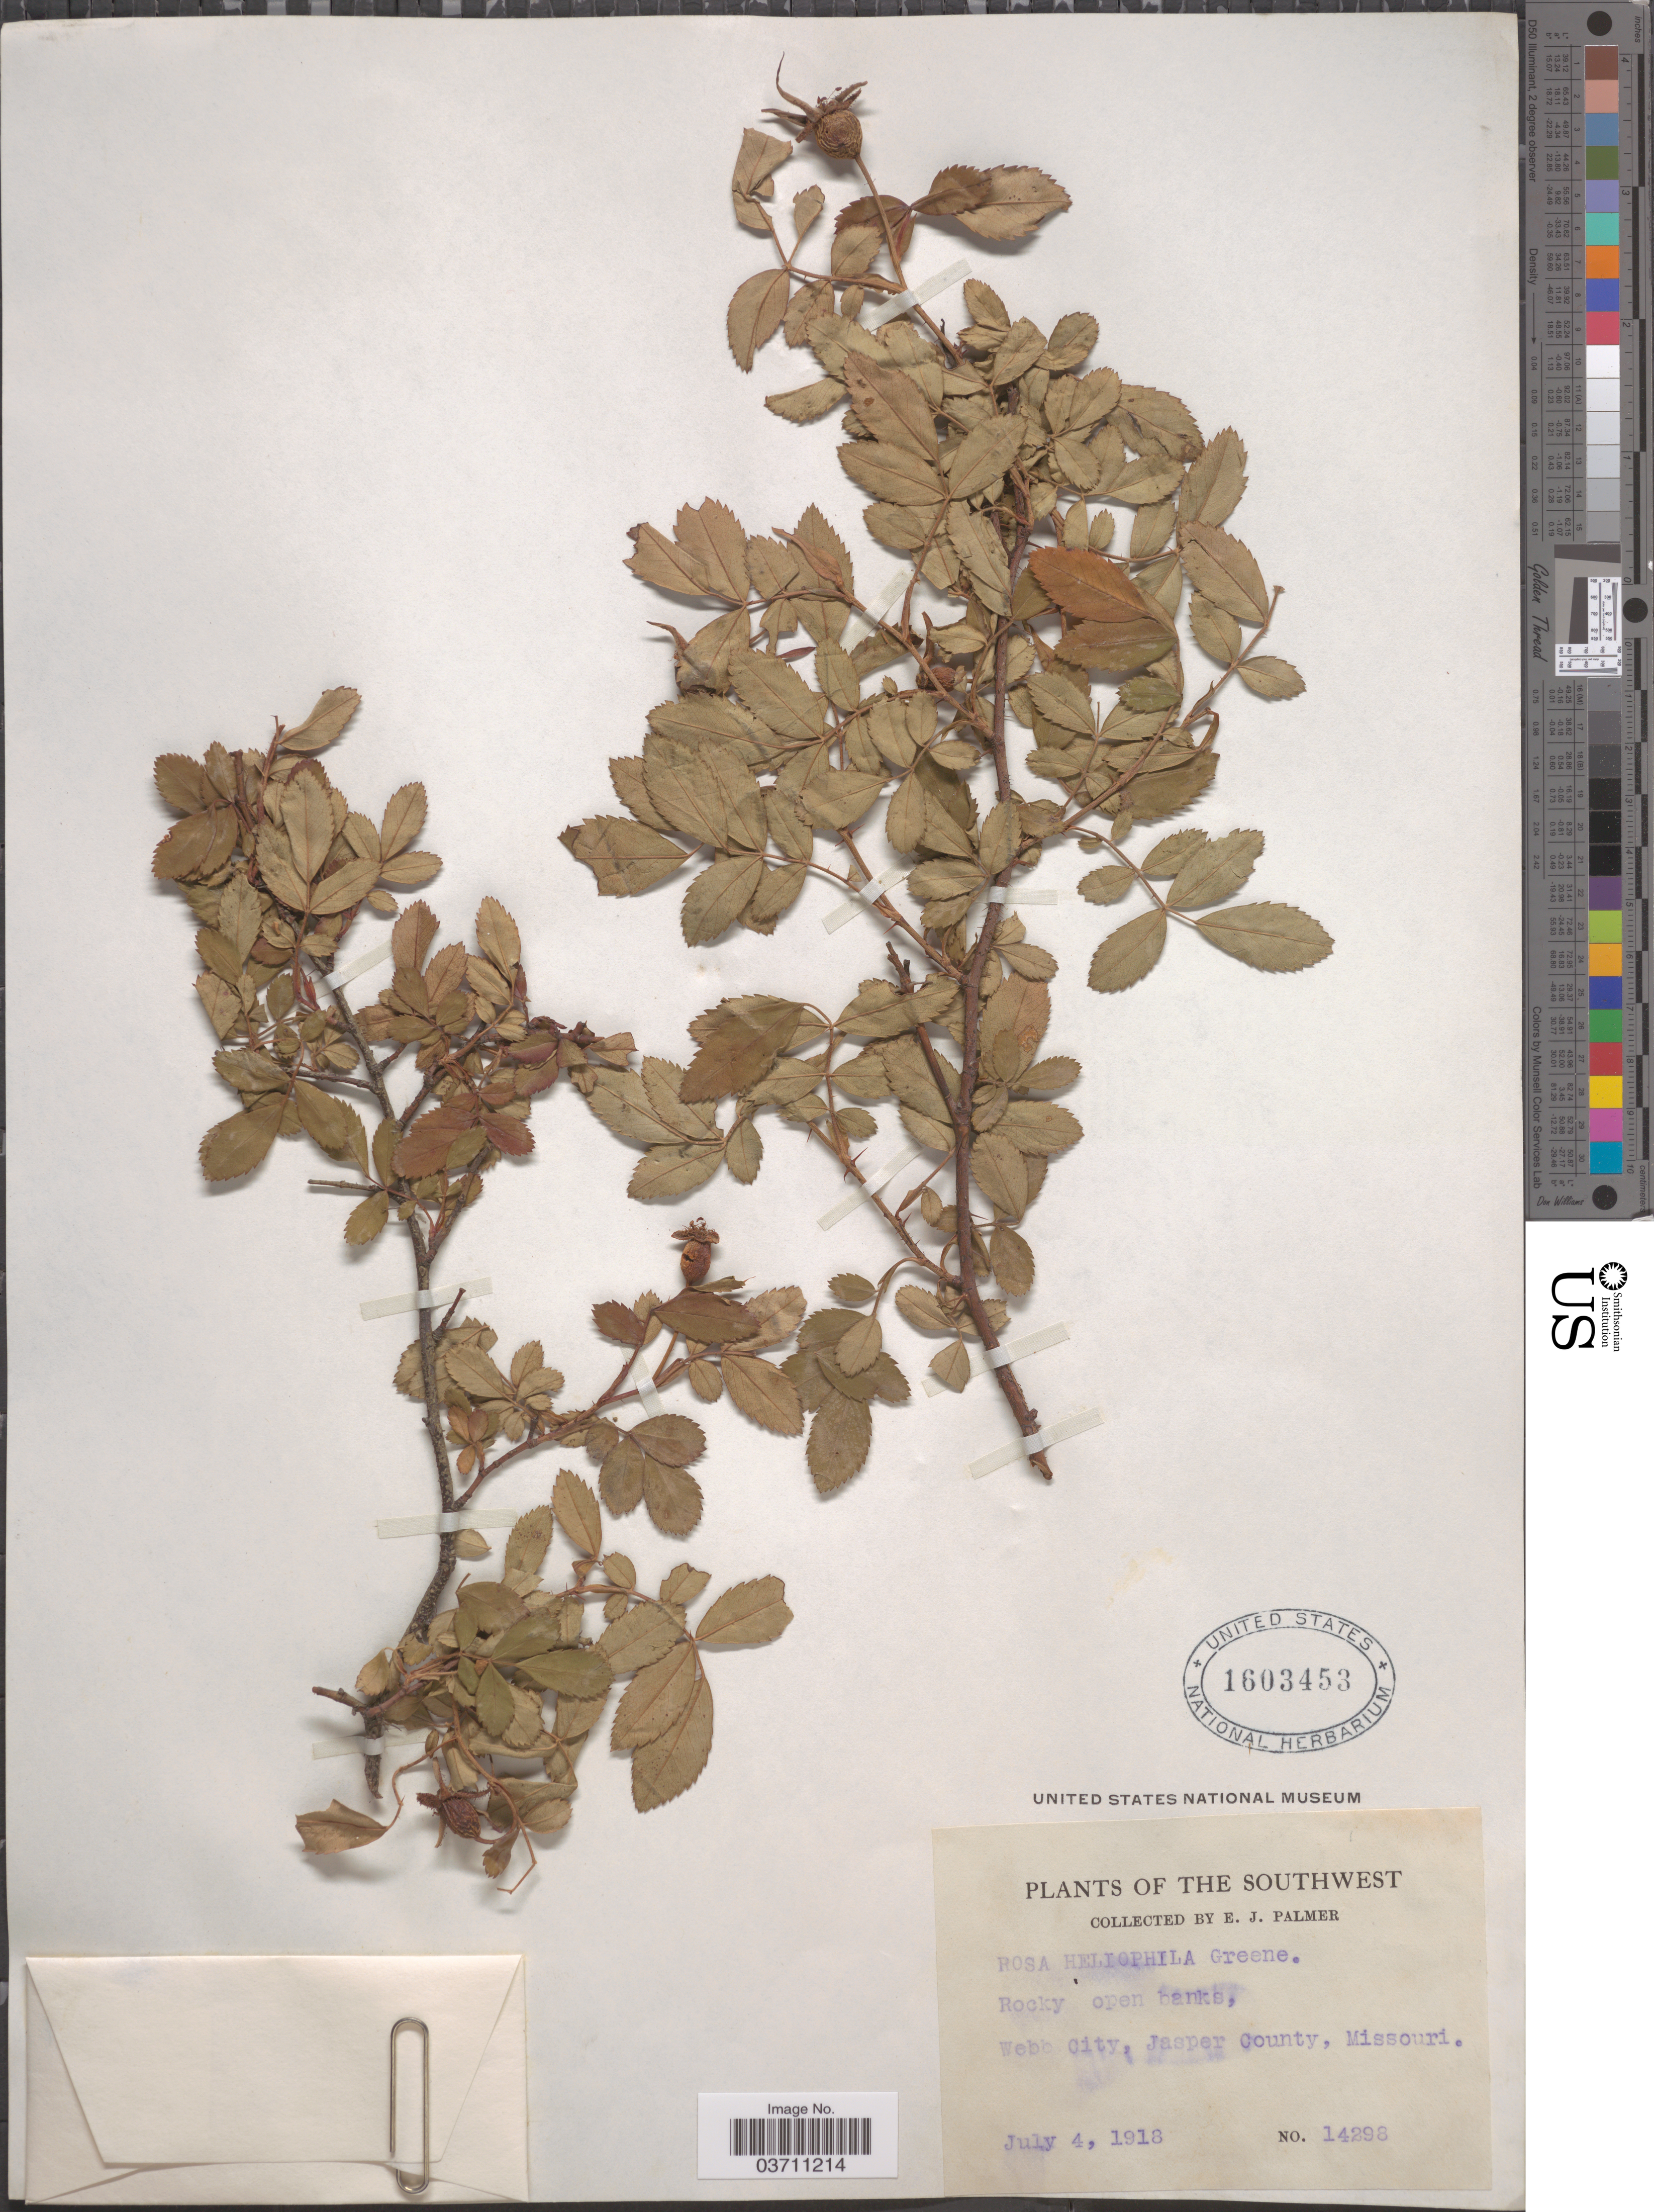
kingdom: Plantae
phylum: Tracheophyta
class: Magnoliopsida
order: Rosales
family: Rosaceae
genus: Rosa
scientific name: Rosa heliophila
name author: Greene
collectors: E. J. Palmer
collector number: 14298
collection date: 1918-07-04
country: United States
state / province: Missouri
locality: The Southwest. Webb City, Jasper County.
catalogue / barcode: US 1603453